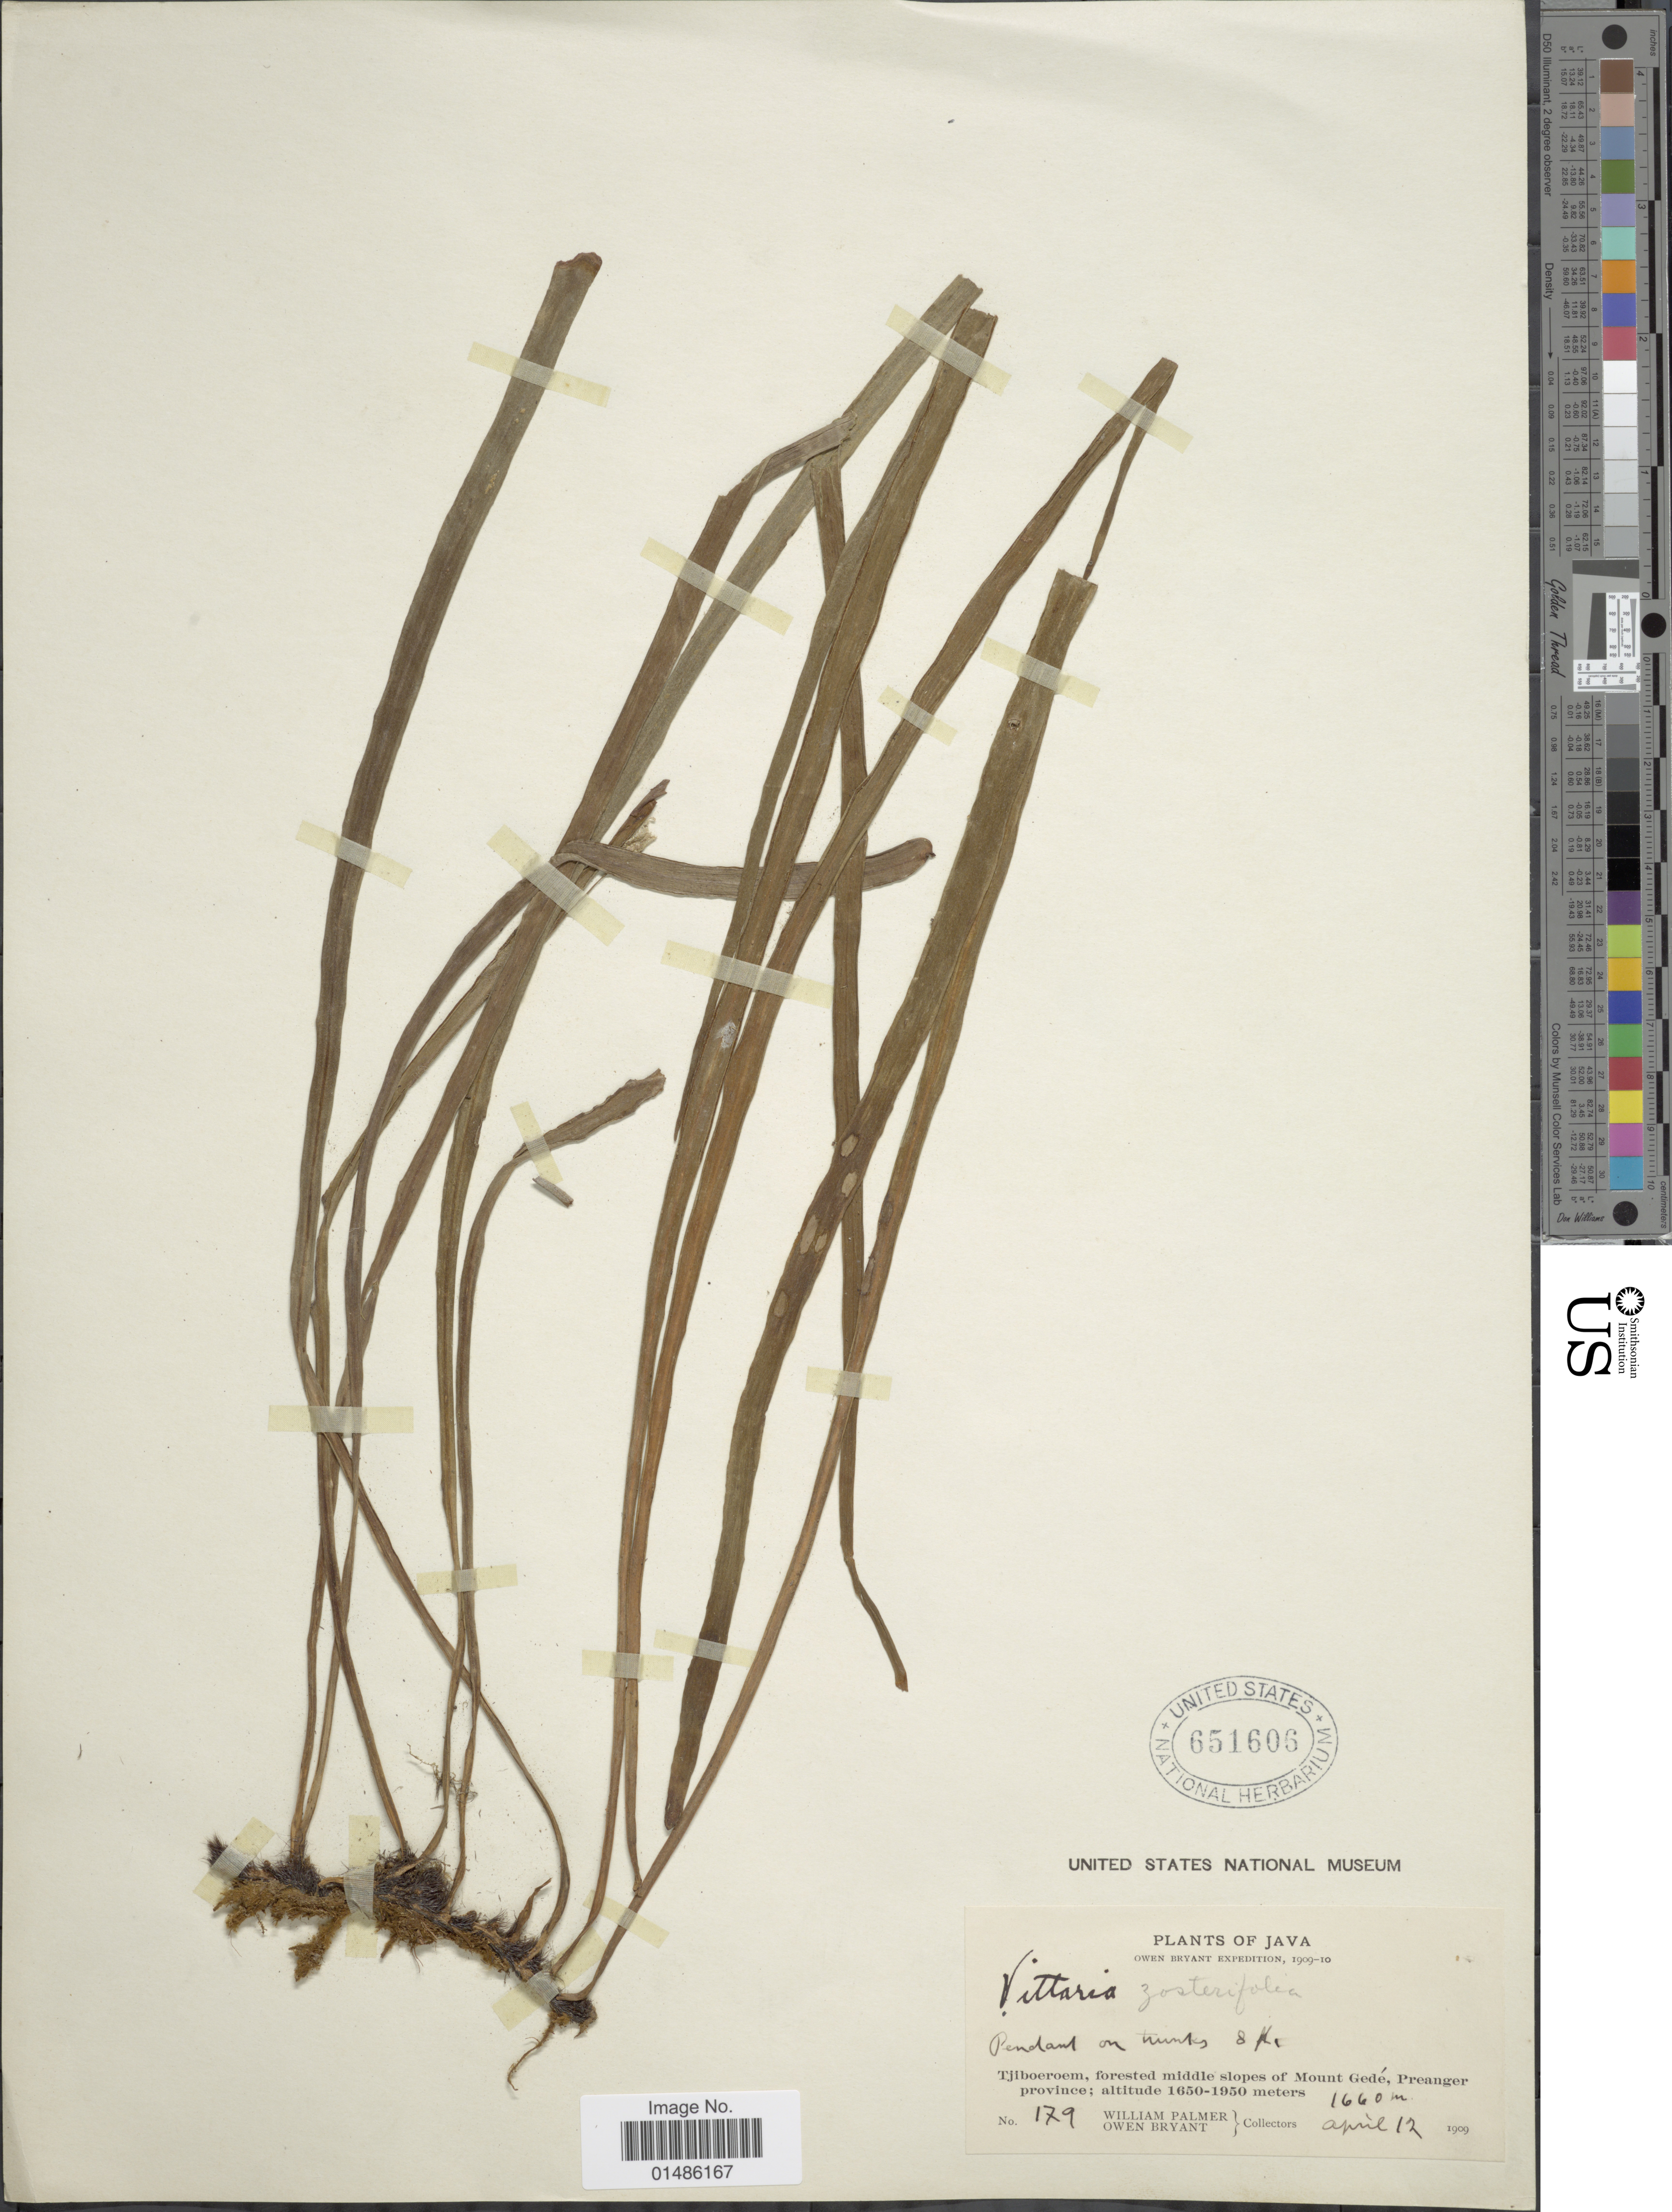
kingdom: Plantae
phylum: Tracheophyta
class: Polypodiopsida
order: Polypodiales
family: Pteridaceae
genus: Haplopteris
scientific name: Haplopteris zosterifolia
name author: (Willd.) E.H. Crane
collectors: W. Palmer & O. Bryant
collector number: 179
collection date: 1909-04-12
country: Indonesia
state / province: Java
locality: Tjiboeroem, forested middle slopes of Mount Gedé, Preanger province.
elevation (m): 1660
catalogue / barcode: US 651606